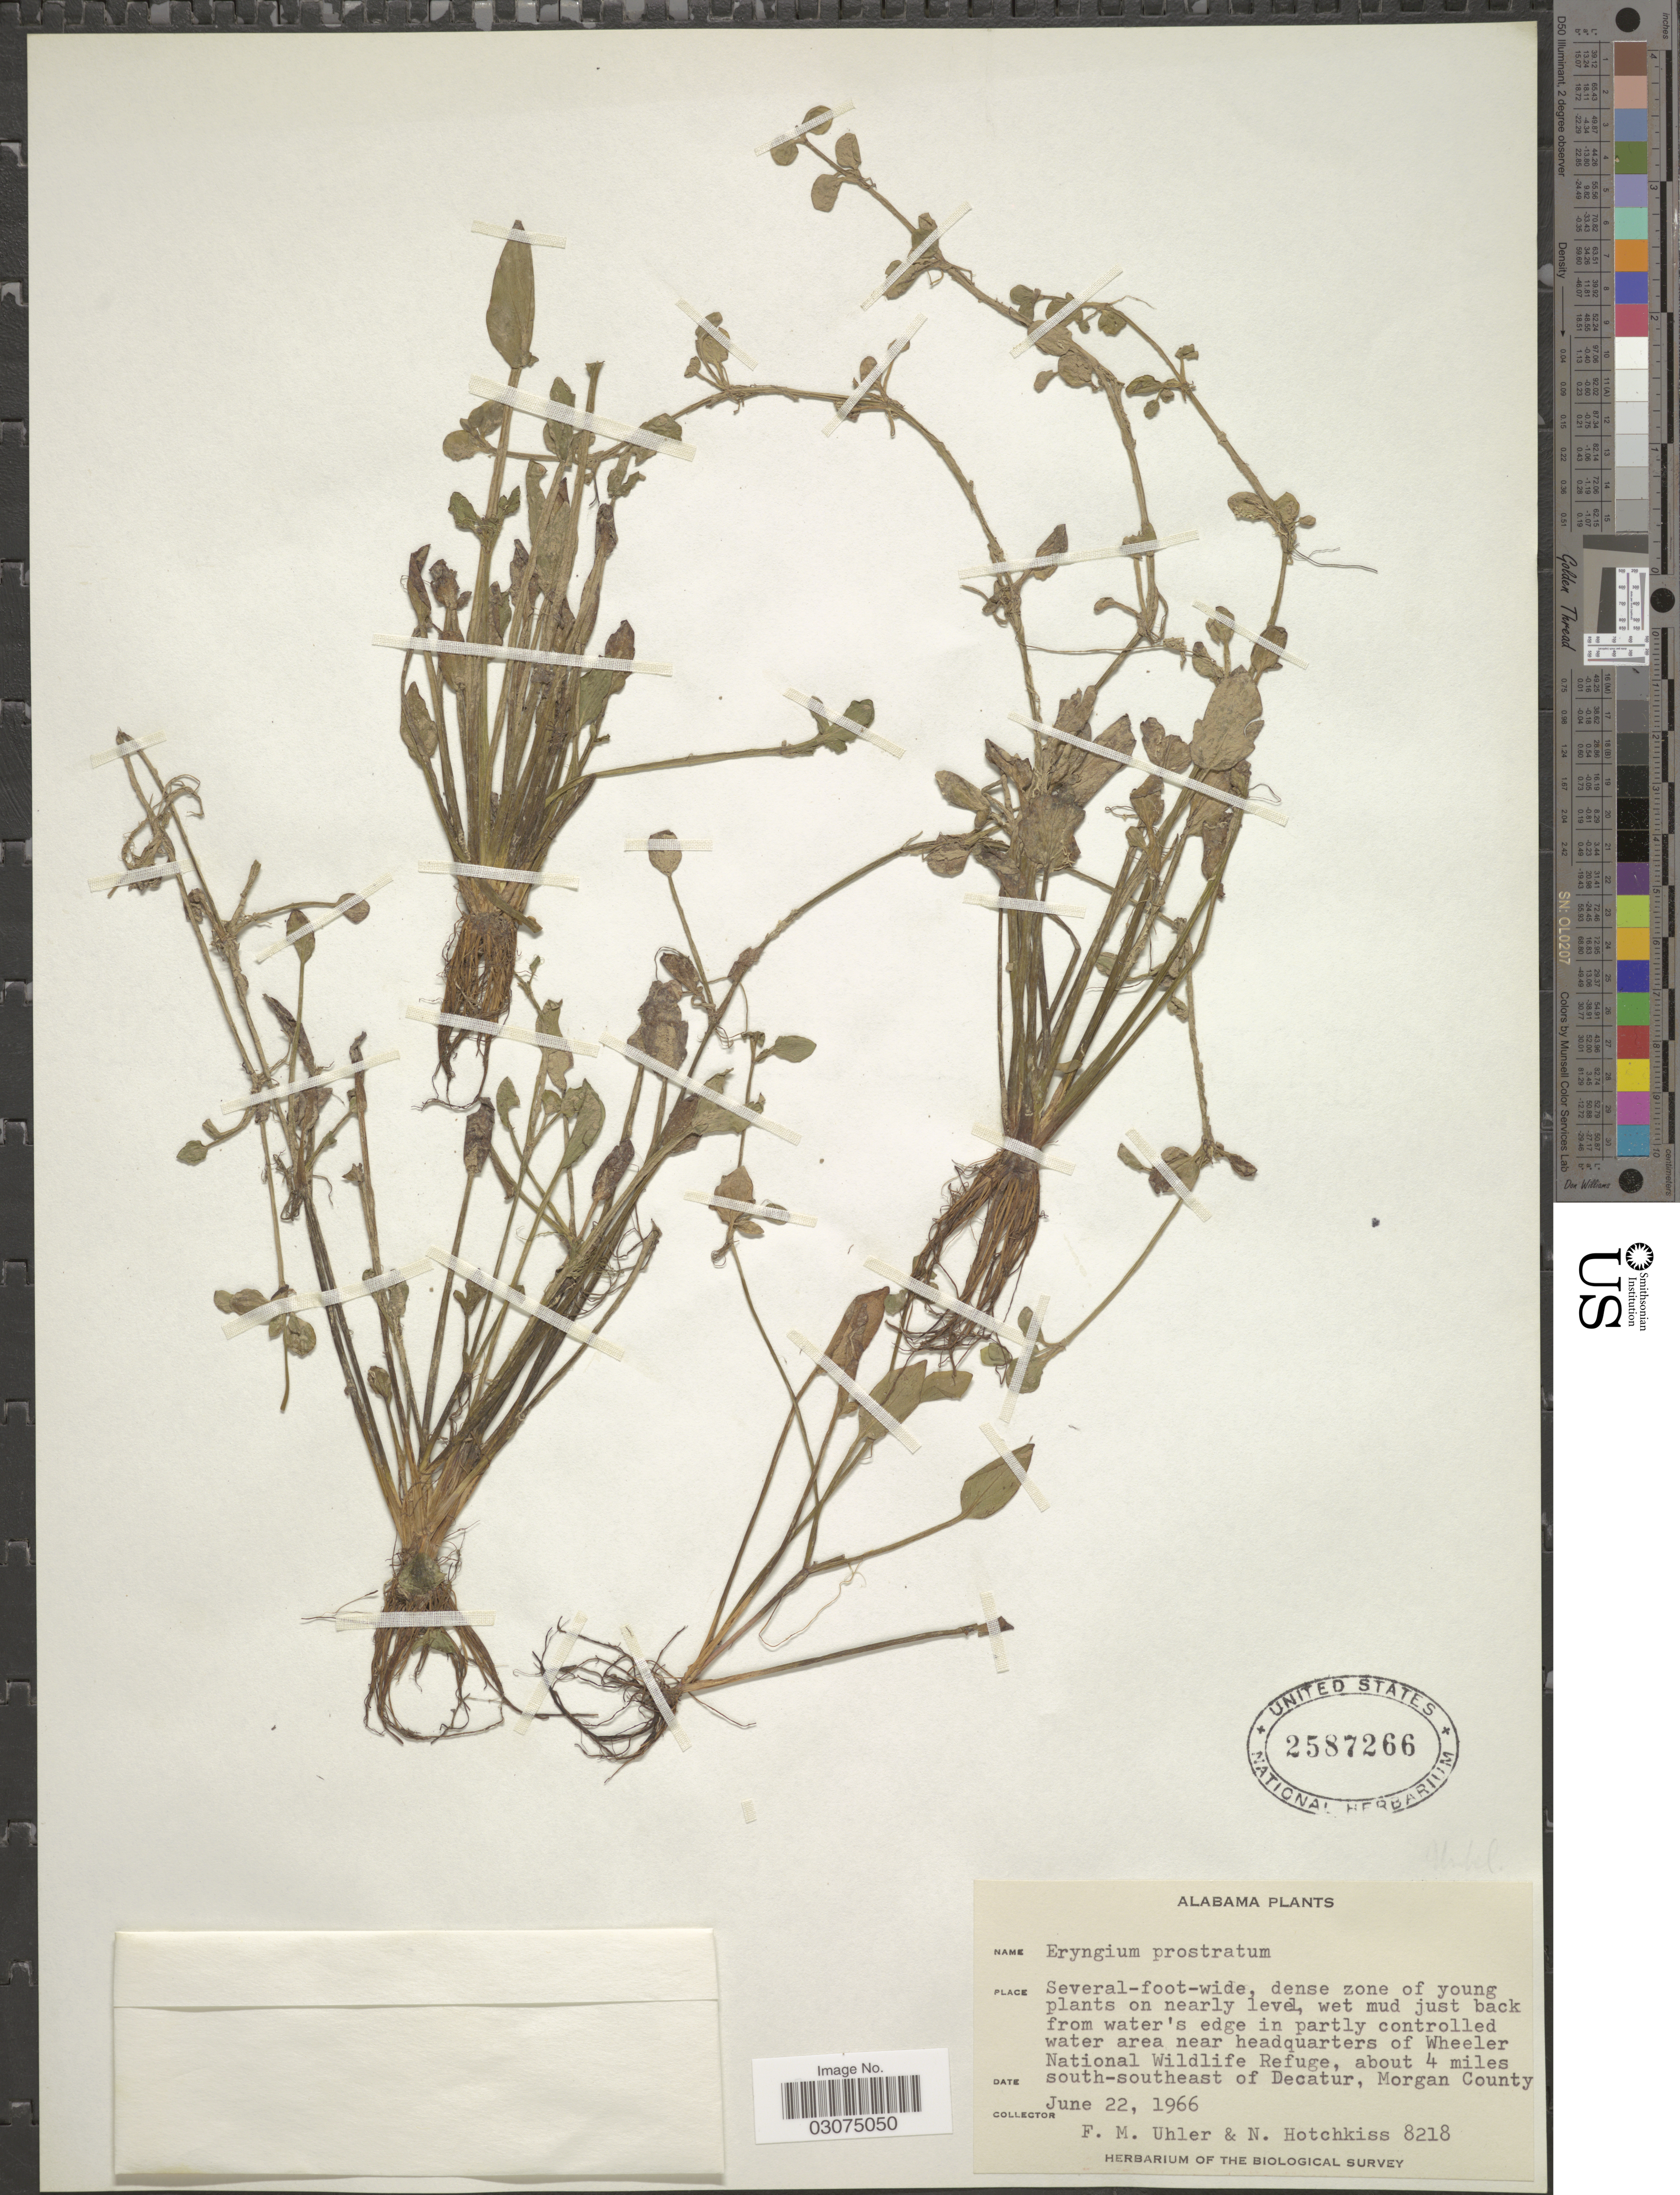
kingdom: Plantae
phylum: Tracheophyta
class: Magnoliopsida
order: Apiales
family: Apiaceae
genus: Eryngium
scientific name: Eryngium prostratum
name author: Nutt. ex DC.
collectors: F. M. Uhler & N. Hotchkiss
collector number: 8218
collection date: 1966-06-22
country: United States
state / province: Alabama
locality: In partly controlled water area near headquarters of Wheeler National Wildlife Refuge, about 4 miles south-southeast of Decatur, Morgan County.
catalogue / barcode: US 2587266